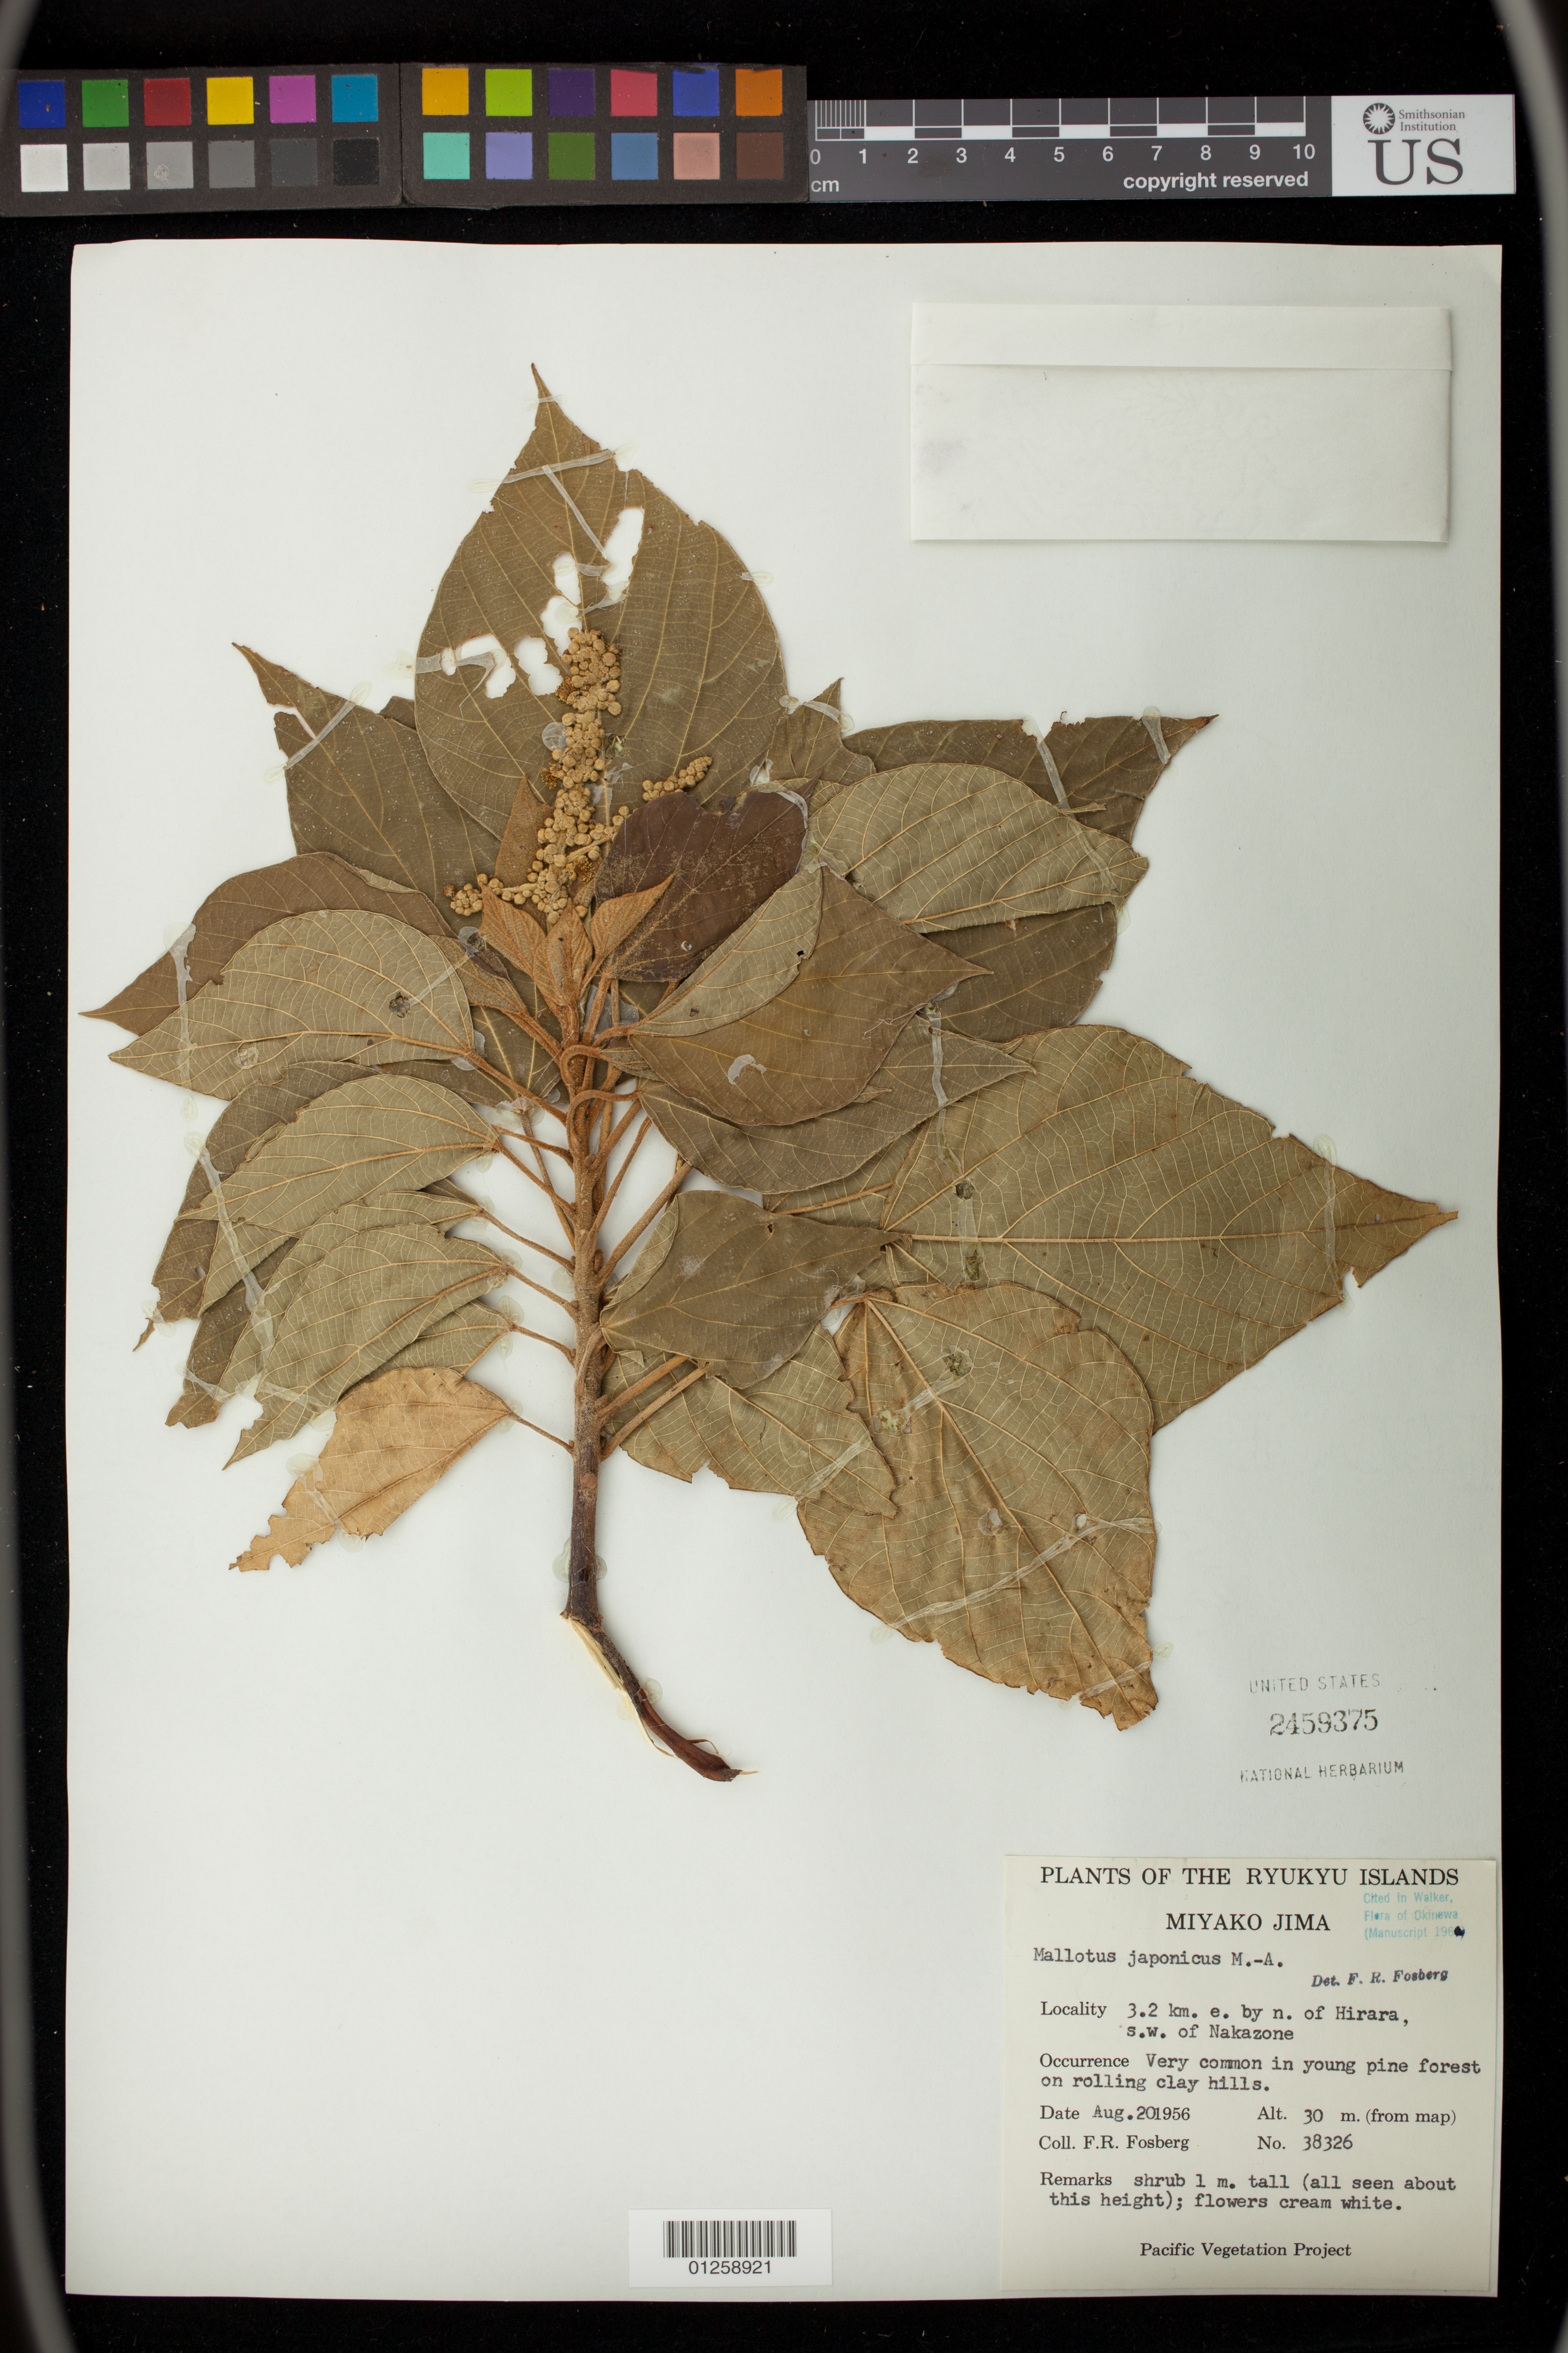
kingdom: Plantae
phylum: Tracheophyta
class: Magnoliopsida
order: Malpighiales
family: Euphorbiaceae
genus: Mallotus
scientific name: Mallotus japonicus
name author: (Spreng.) Müll. Arg.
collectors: F. R. Fosberg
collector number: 38326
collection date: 1956-08-20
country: Japan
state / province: Okinawa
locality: Miyako Jima, Ryukyu Islands.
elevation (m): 30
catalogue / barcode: US 2459375